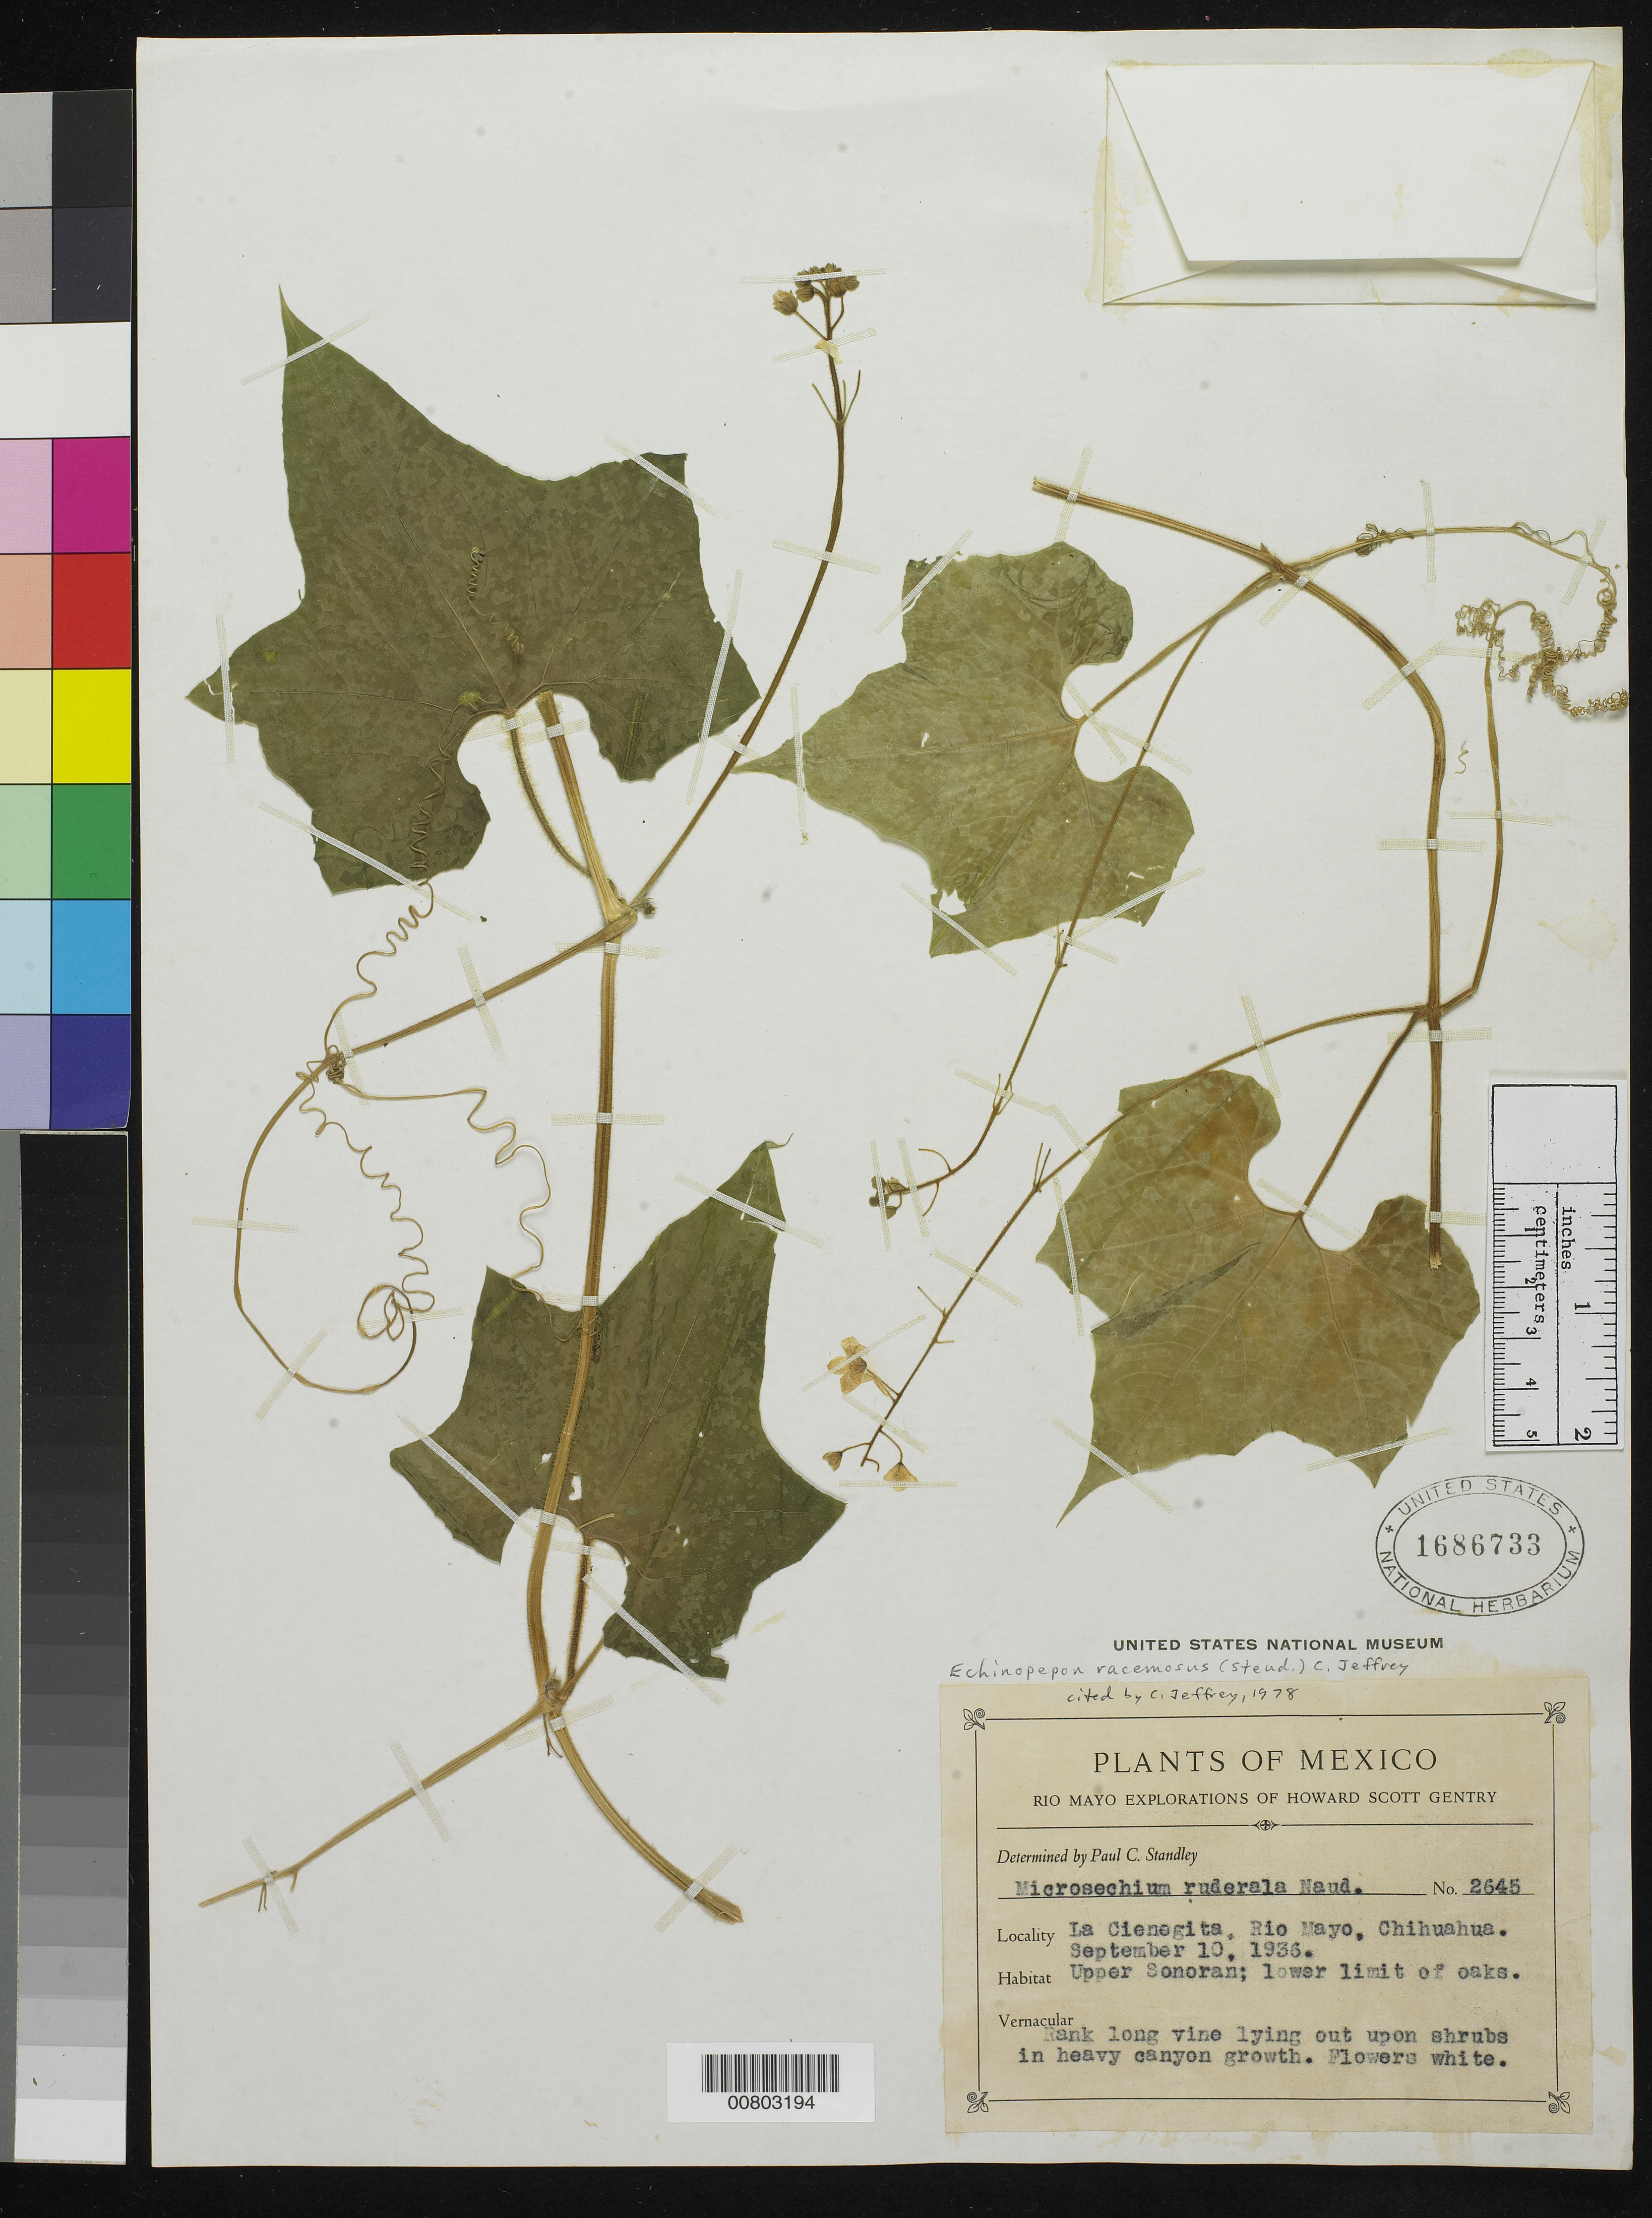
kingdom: Plantae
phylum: Tracheophyta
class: Magnoliopsida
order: Cucurbitales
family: Cucurbitaceae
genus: Echinopepon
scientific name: Echinopepon racemosus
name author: (Steud.) C. Jeffrey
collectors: H. S. Gentry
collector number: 2645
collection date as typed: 10 Sep 1936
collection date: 1936-09-10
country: Mexico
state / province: Chihuahua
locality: La Cienegita, Rio Mayo, Chihuahua.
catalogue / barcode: US 1686733